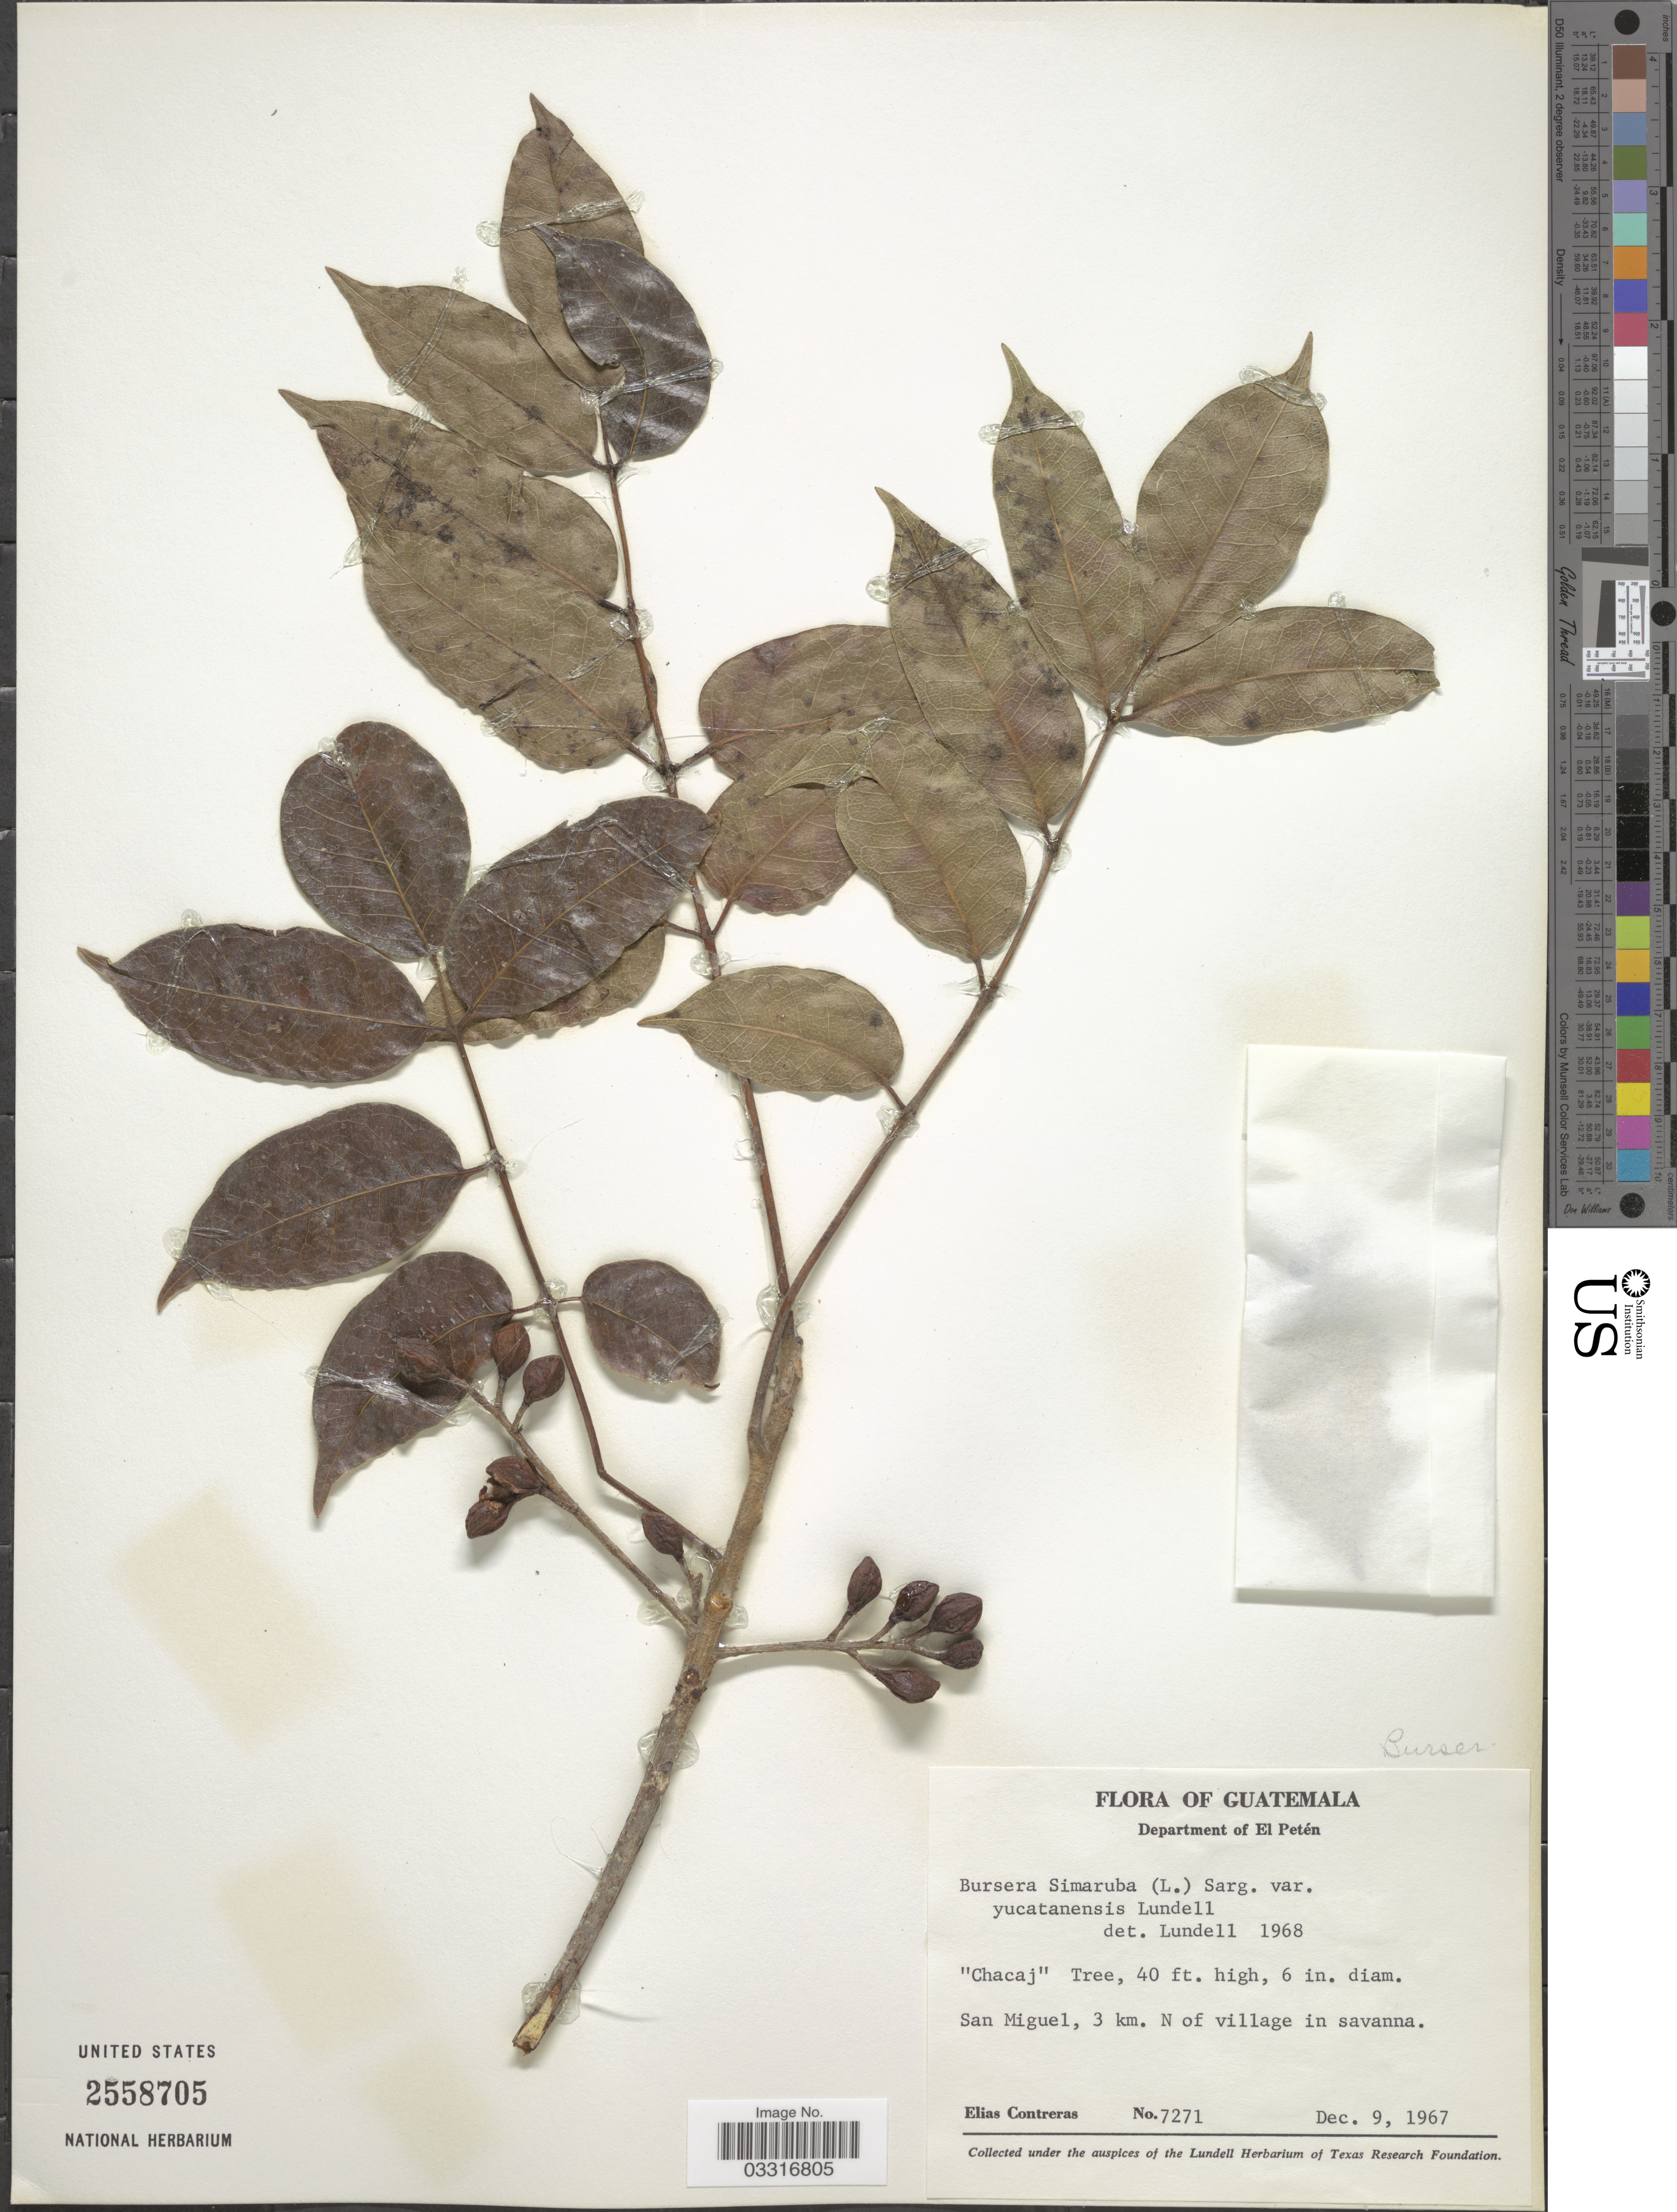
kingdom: Plantae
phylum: Tracheophyta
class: Magnoliopsida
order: Sapindales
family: Burseraceae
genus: Bursera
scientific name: Bursera simaruba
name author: (L.) Sarg.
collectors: E. Contreras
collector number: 7271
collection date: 1967-12-09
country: Guatemala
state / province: El Petén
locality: Department of El Petén, San Miguel, 3 km. N of village in savanna.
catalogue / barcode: US 2558705